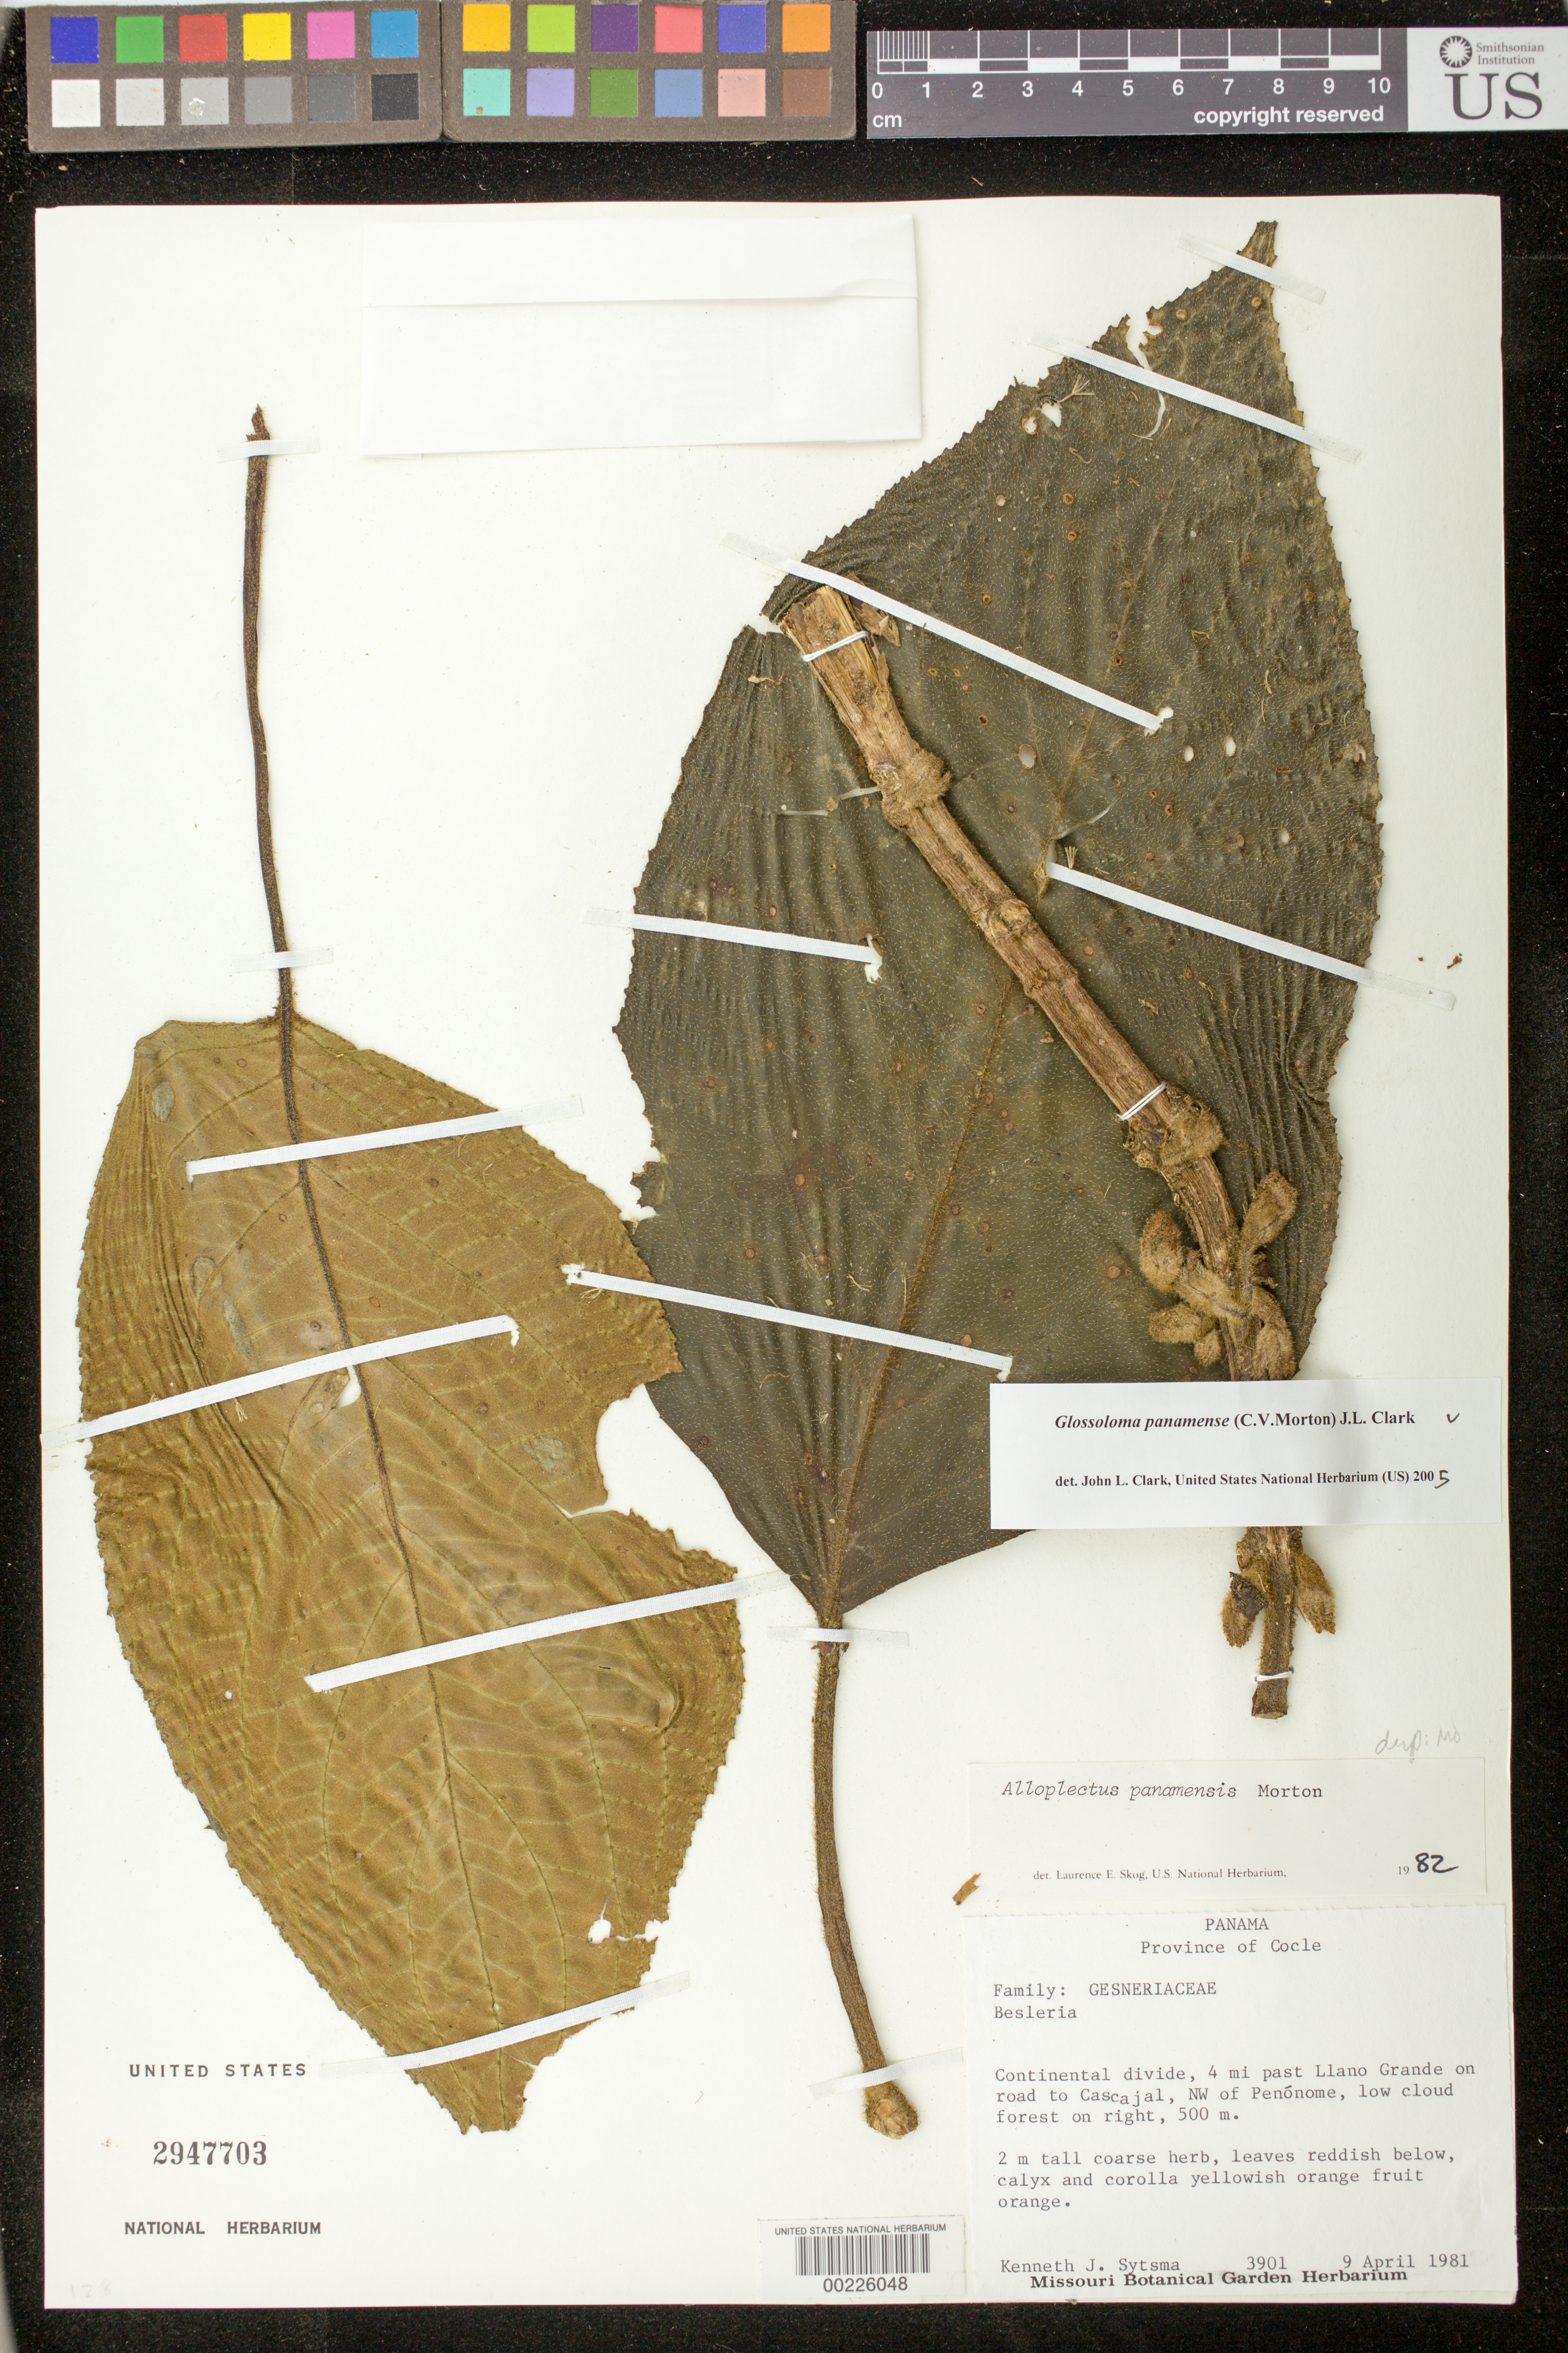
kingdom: Plantae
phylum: Tracheophyta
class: Magnoliopsida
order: Lamiales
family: Gesneriaceae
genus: Glossoloma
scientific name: Glossoloma panamense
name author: (C.V. Morton) J.L. Clark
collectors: K. J. Sytsma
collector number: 3901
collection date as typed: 09 Apr 1981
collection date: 1981-04-09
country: Panama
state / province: Coclé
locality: Continental divide, 4 mi past Llano Grande on road to Cascajal, NW of Penonome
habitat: Low cloud forest on right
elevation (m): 500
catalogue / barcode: US 2947703